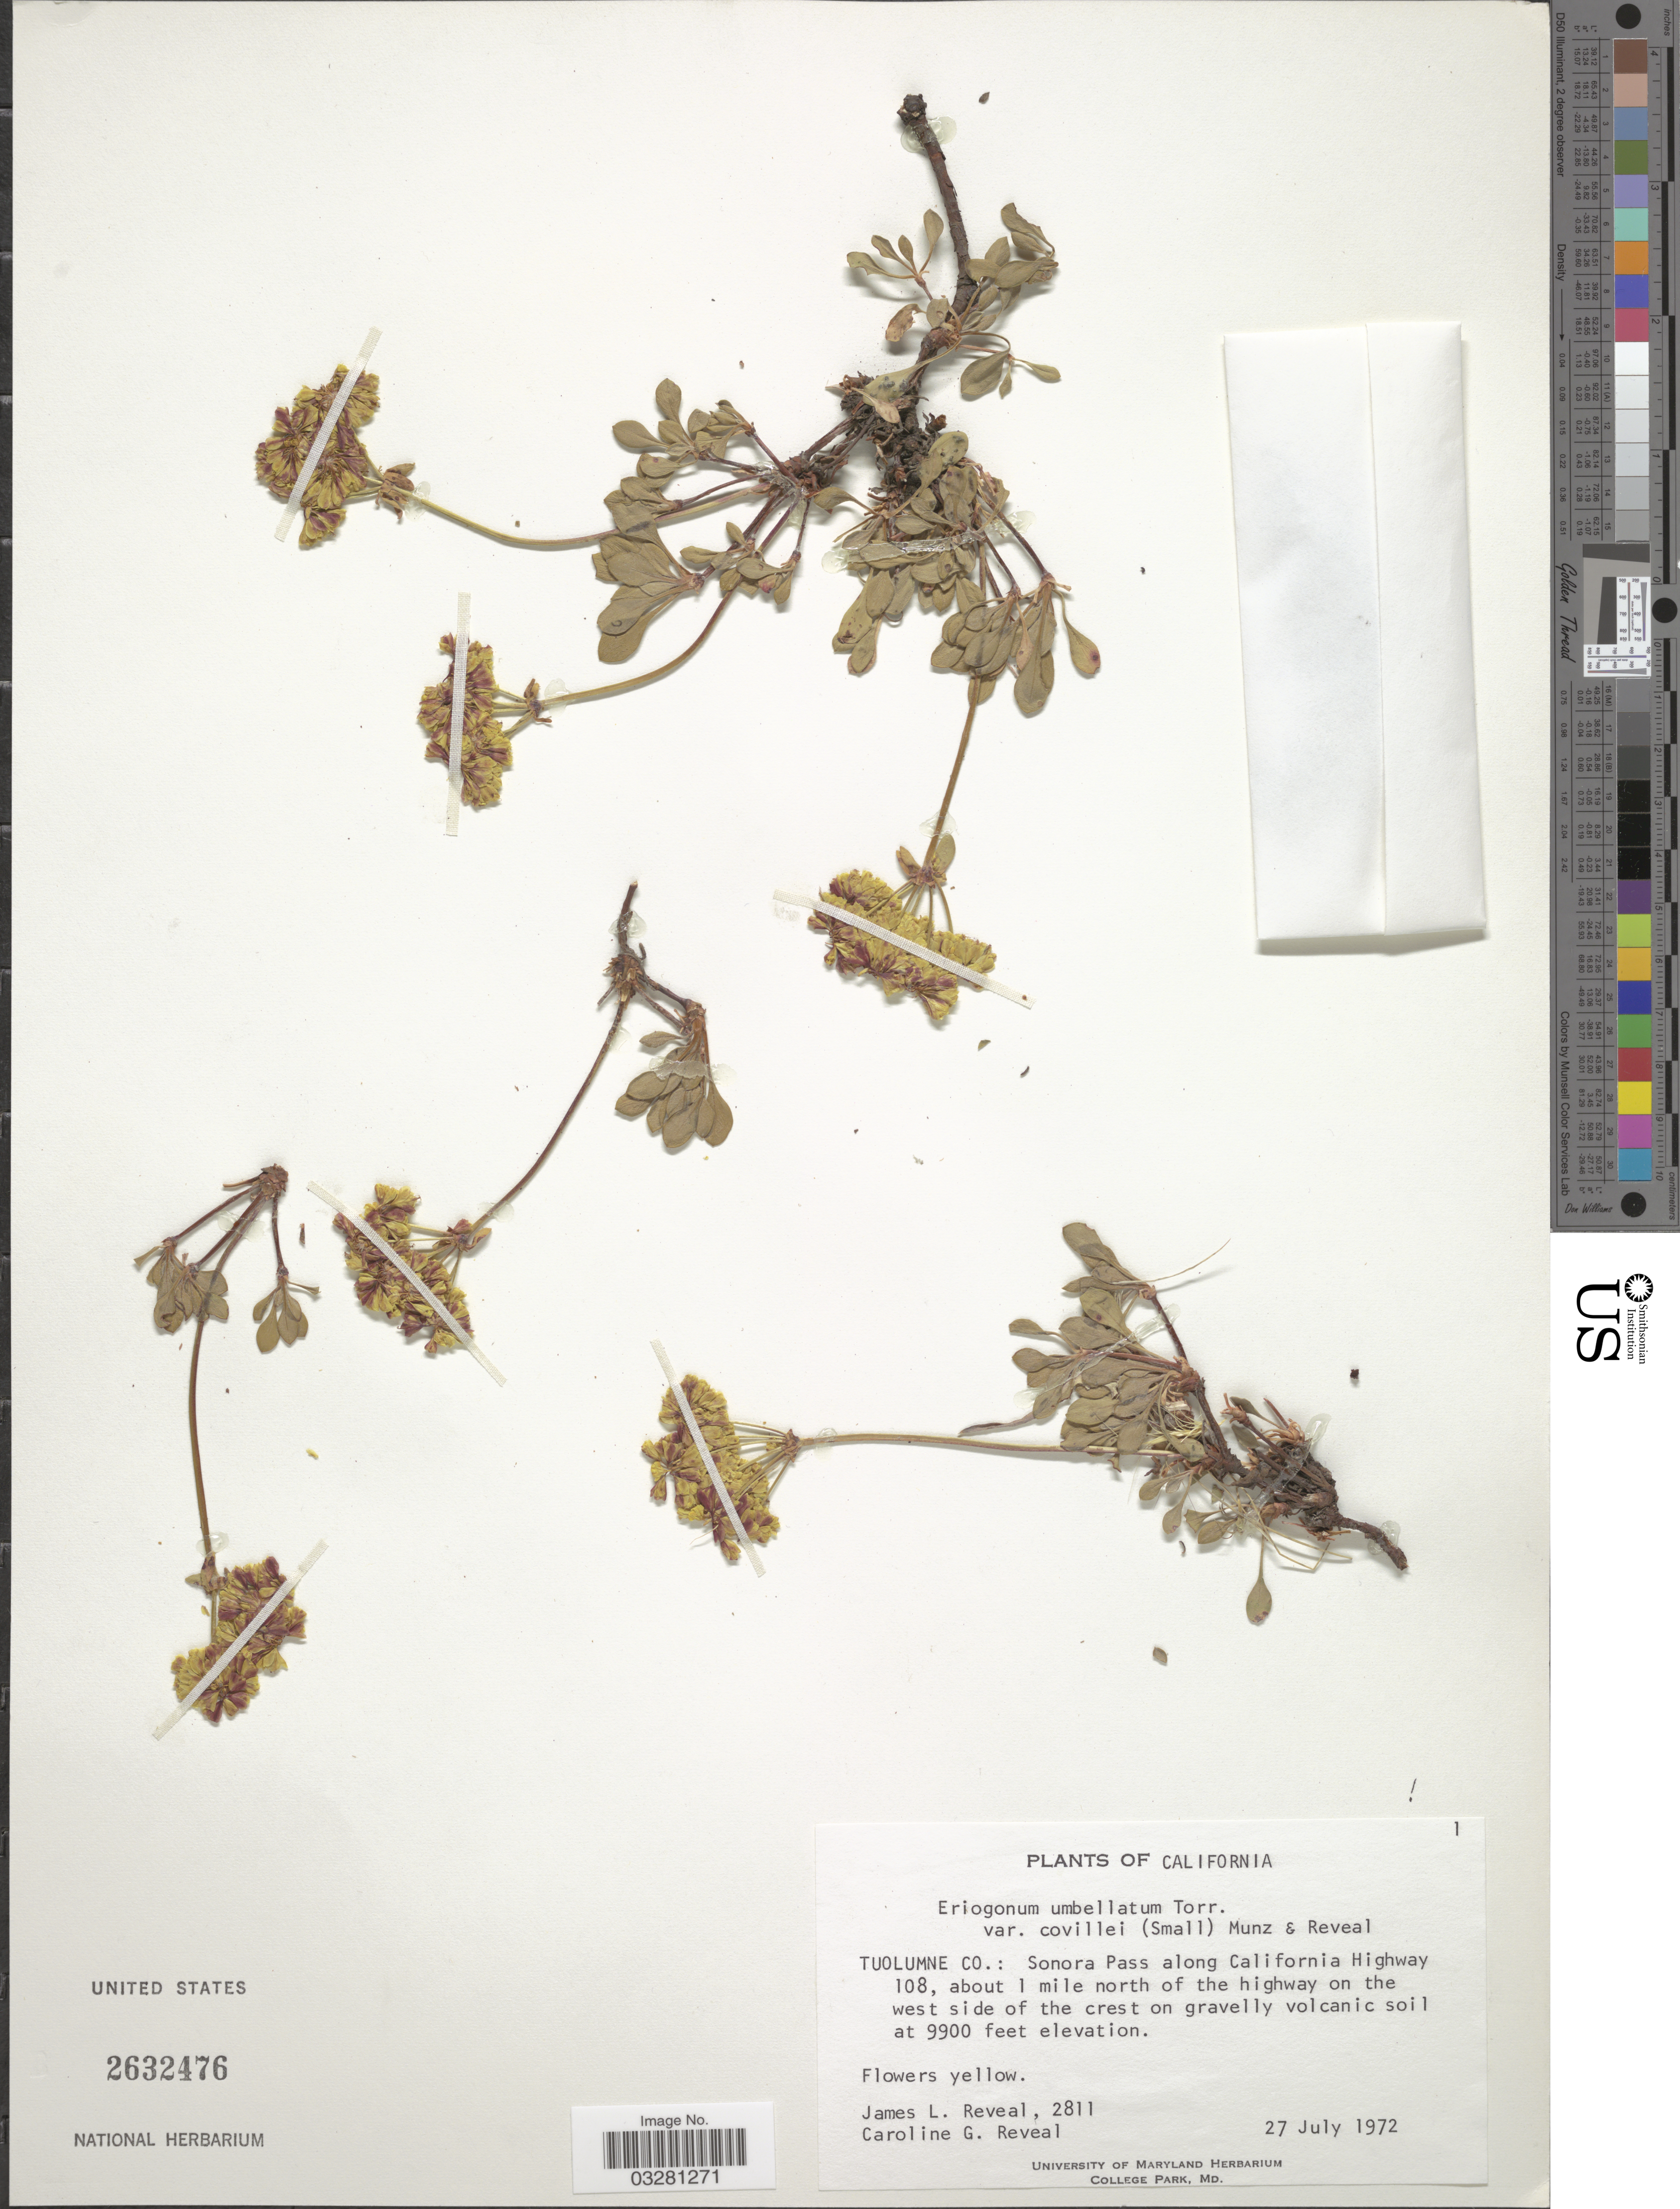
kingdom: Plantae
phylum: Tracheophyta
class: Magnoliopsida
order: Caryophyllales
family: Polygonaceae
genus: Eriogonum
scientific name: Eriogonum umbellatum var. umbellatum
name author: Torr.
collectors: J. L. Reveal & C. G. Reveal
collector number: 2811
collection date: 1972-07-27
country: United States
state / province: California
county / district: Tuolumne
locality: Tuolumne Co.: Sonora Pass along California Highway 108, about 1 mile north of the highway on the west side of the crest.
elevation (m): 3018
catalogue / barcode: US 2632476